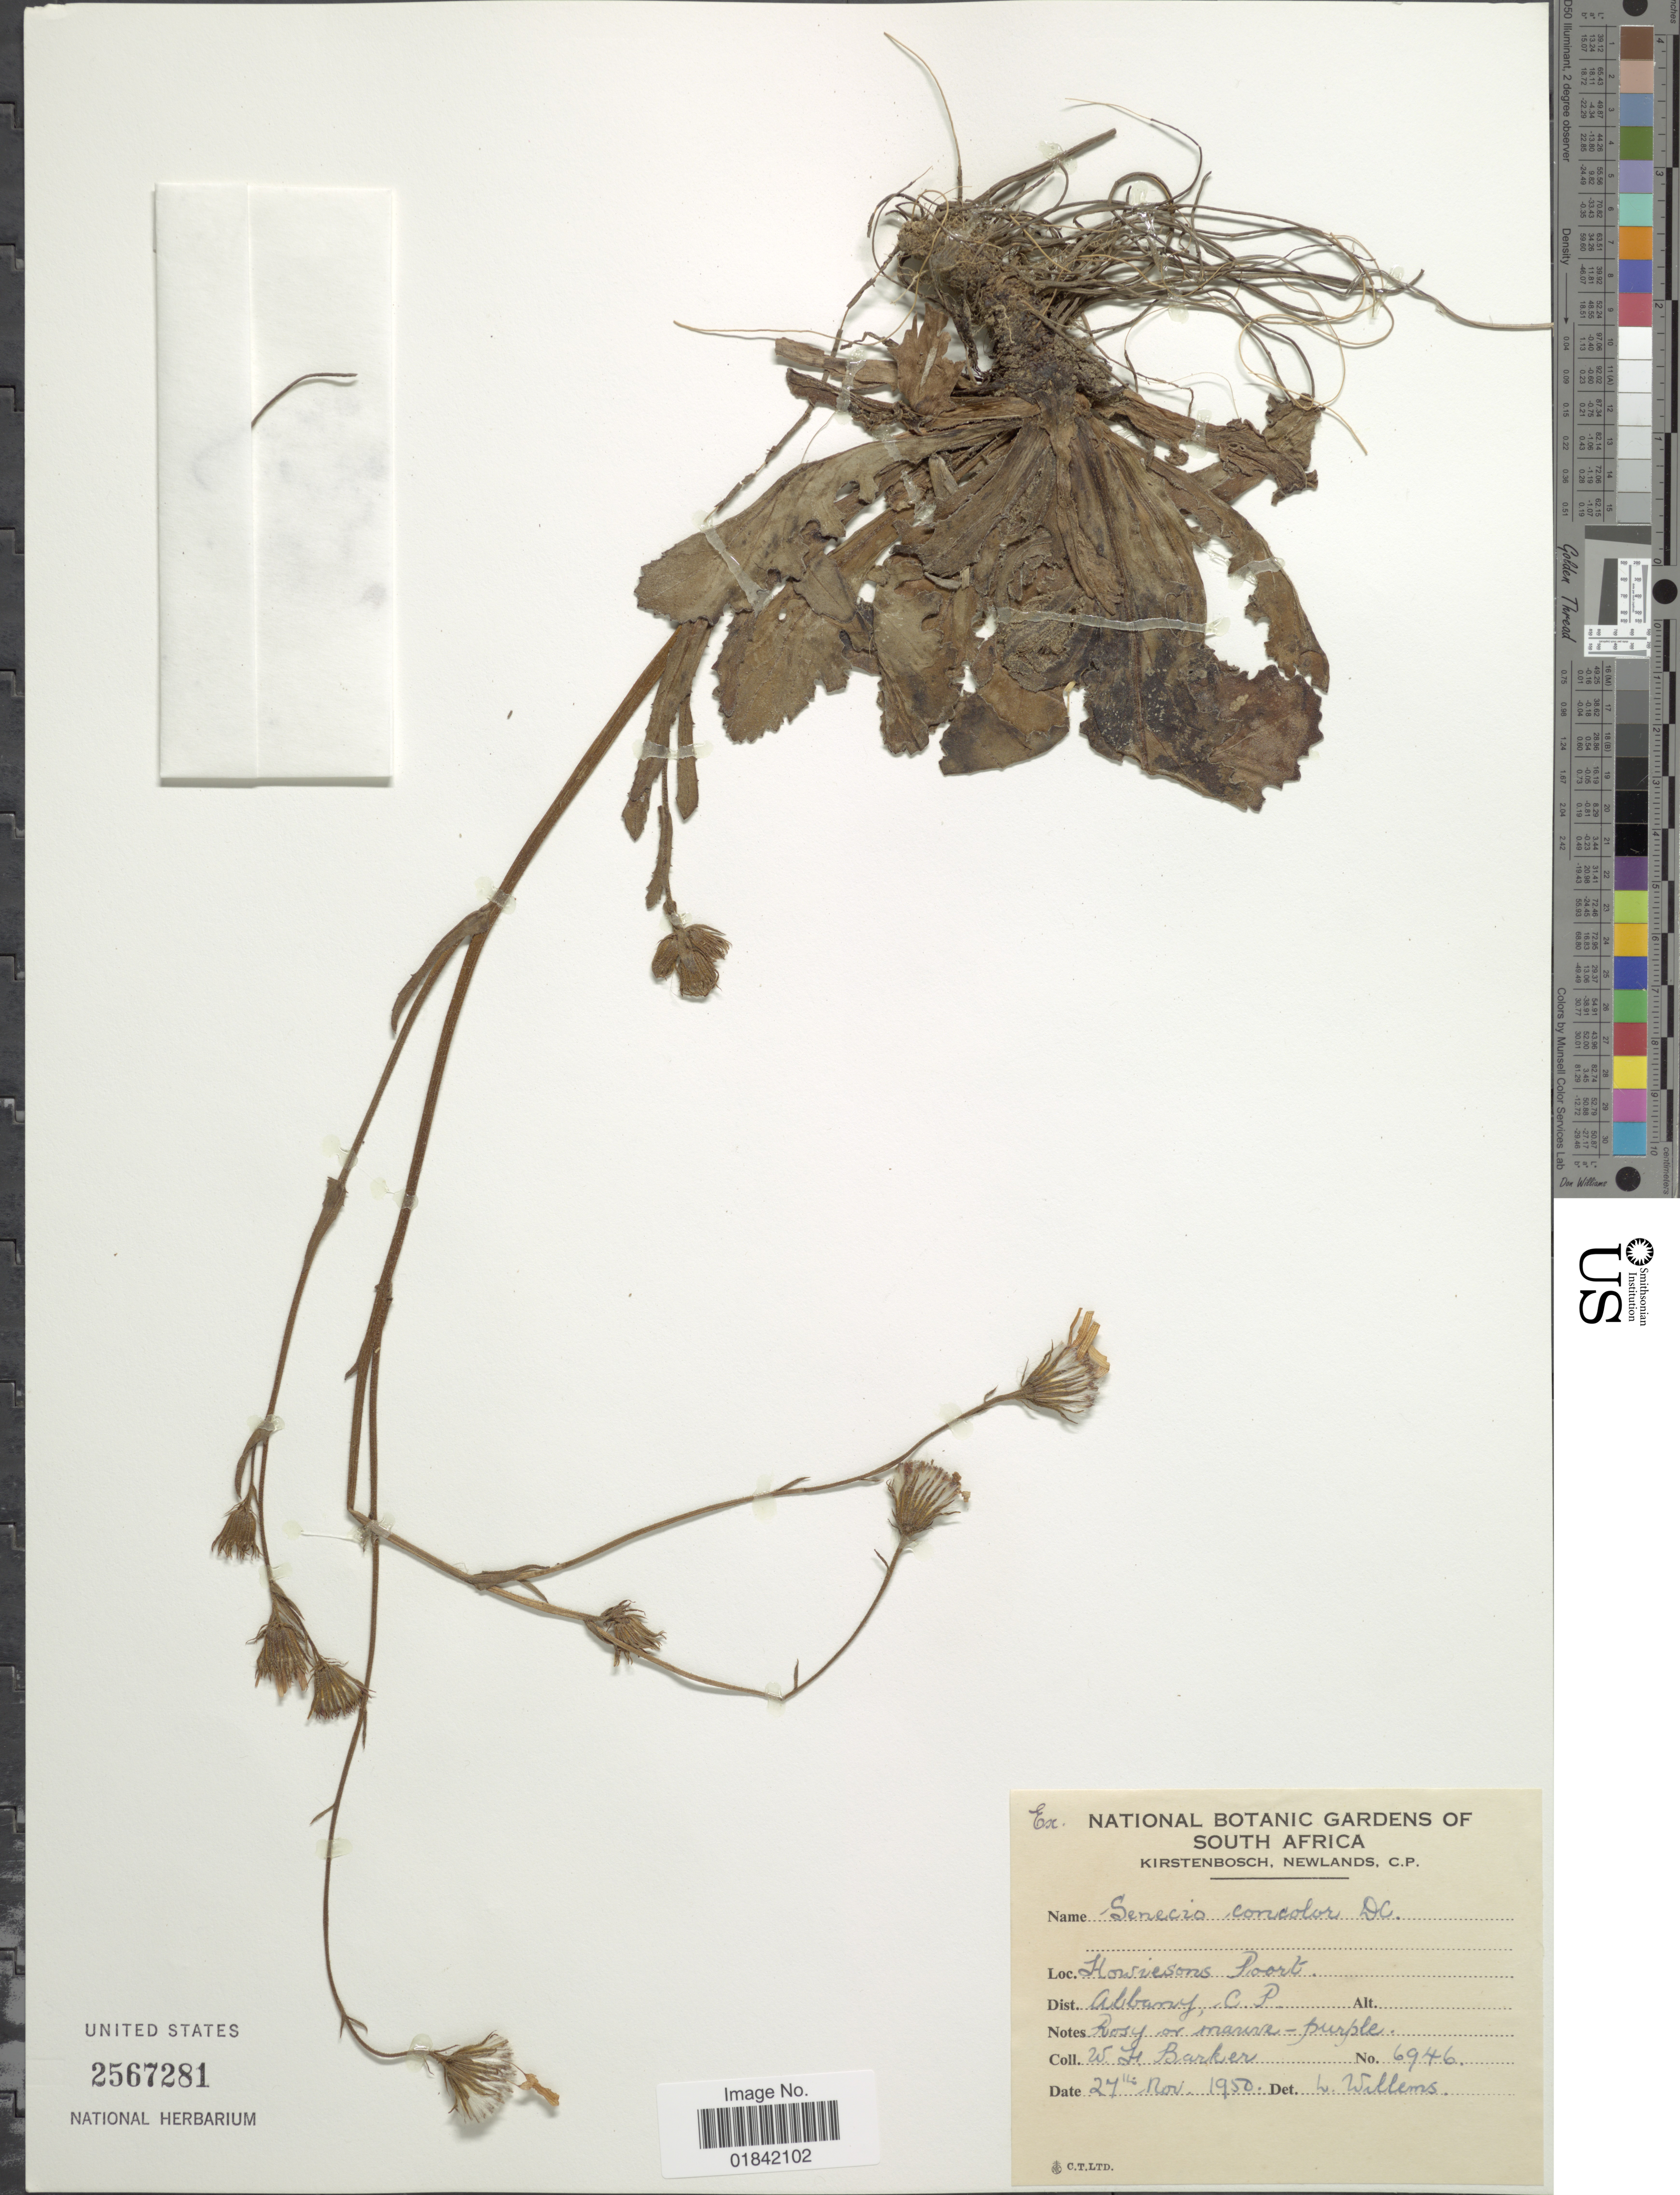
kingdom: Plantae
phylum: Tracheophyta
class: Magnoliopsida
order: Asterales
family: Asteraceae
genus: Senecio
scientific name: Senecio concolor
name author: DC.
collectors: W. F. Barker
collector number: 6946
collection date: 1950-11-24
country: South Africa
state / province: Eastern Cape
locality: Howiesons Poort, Albany, C. P.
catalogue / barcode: US 2567281